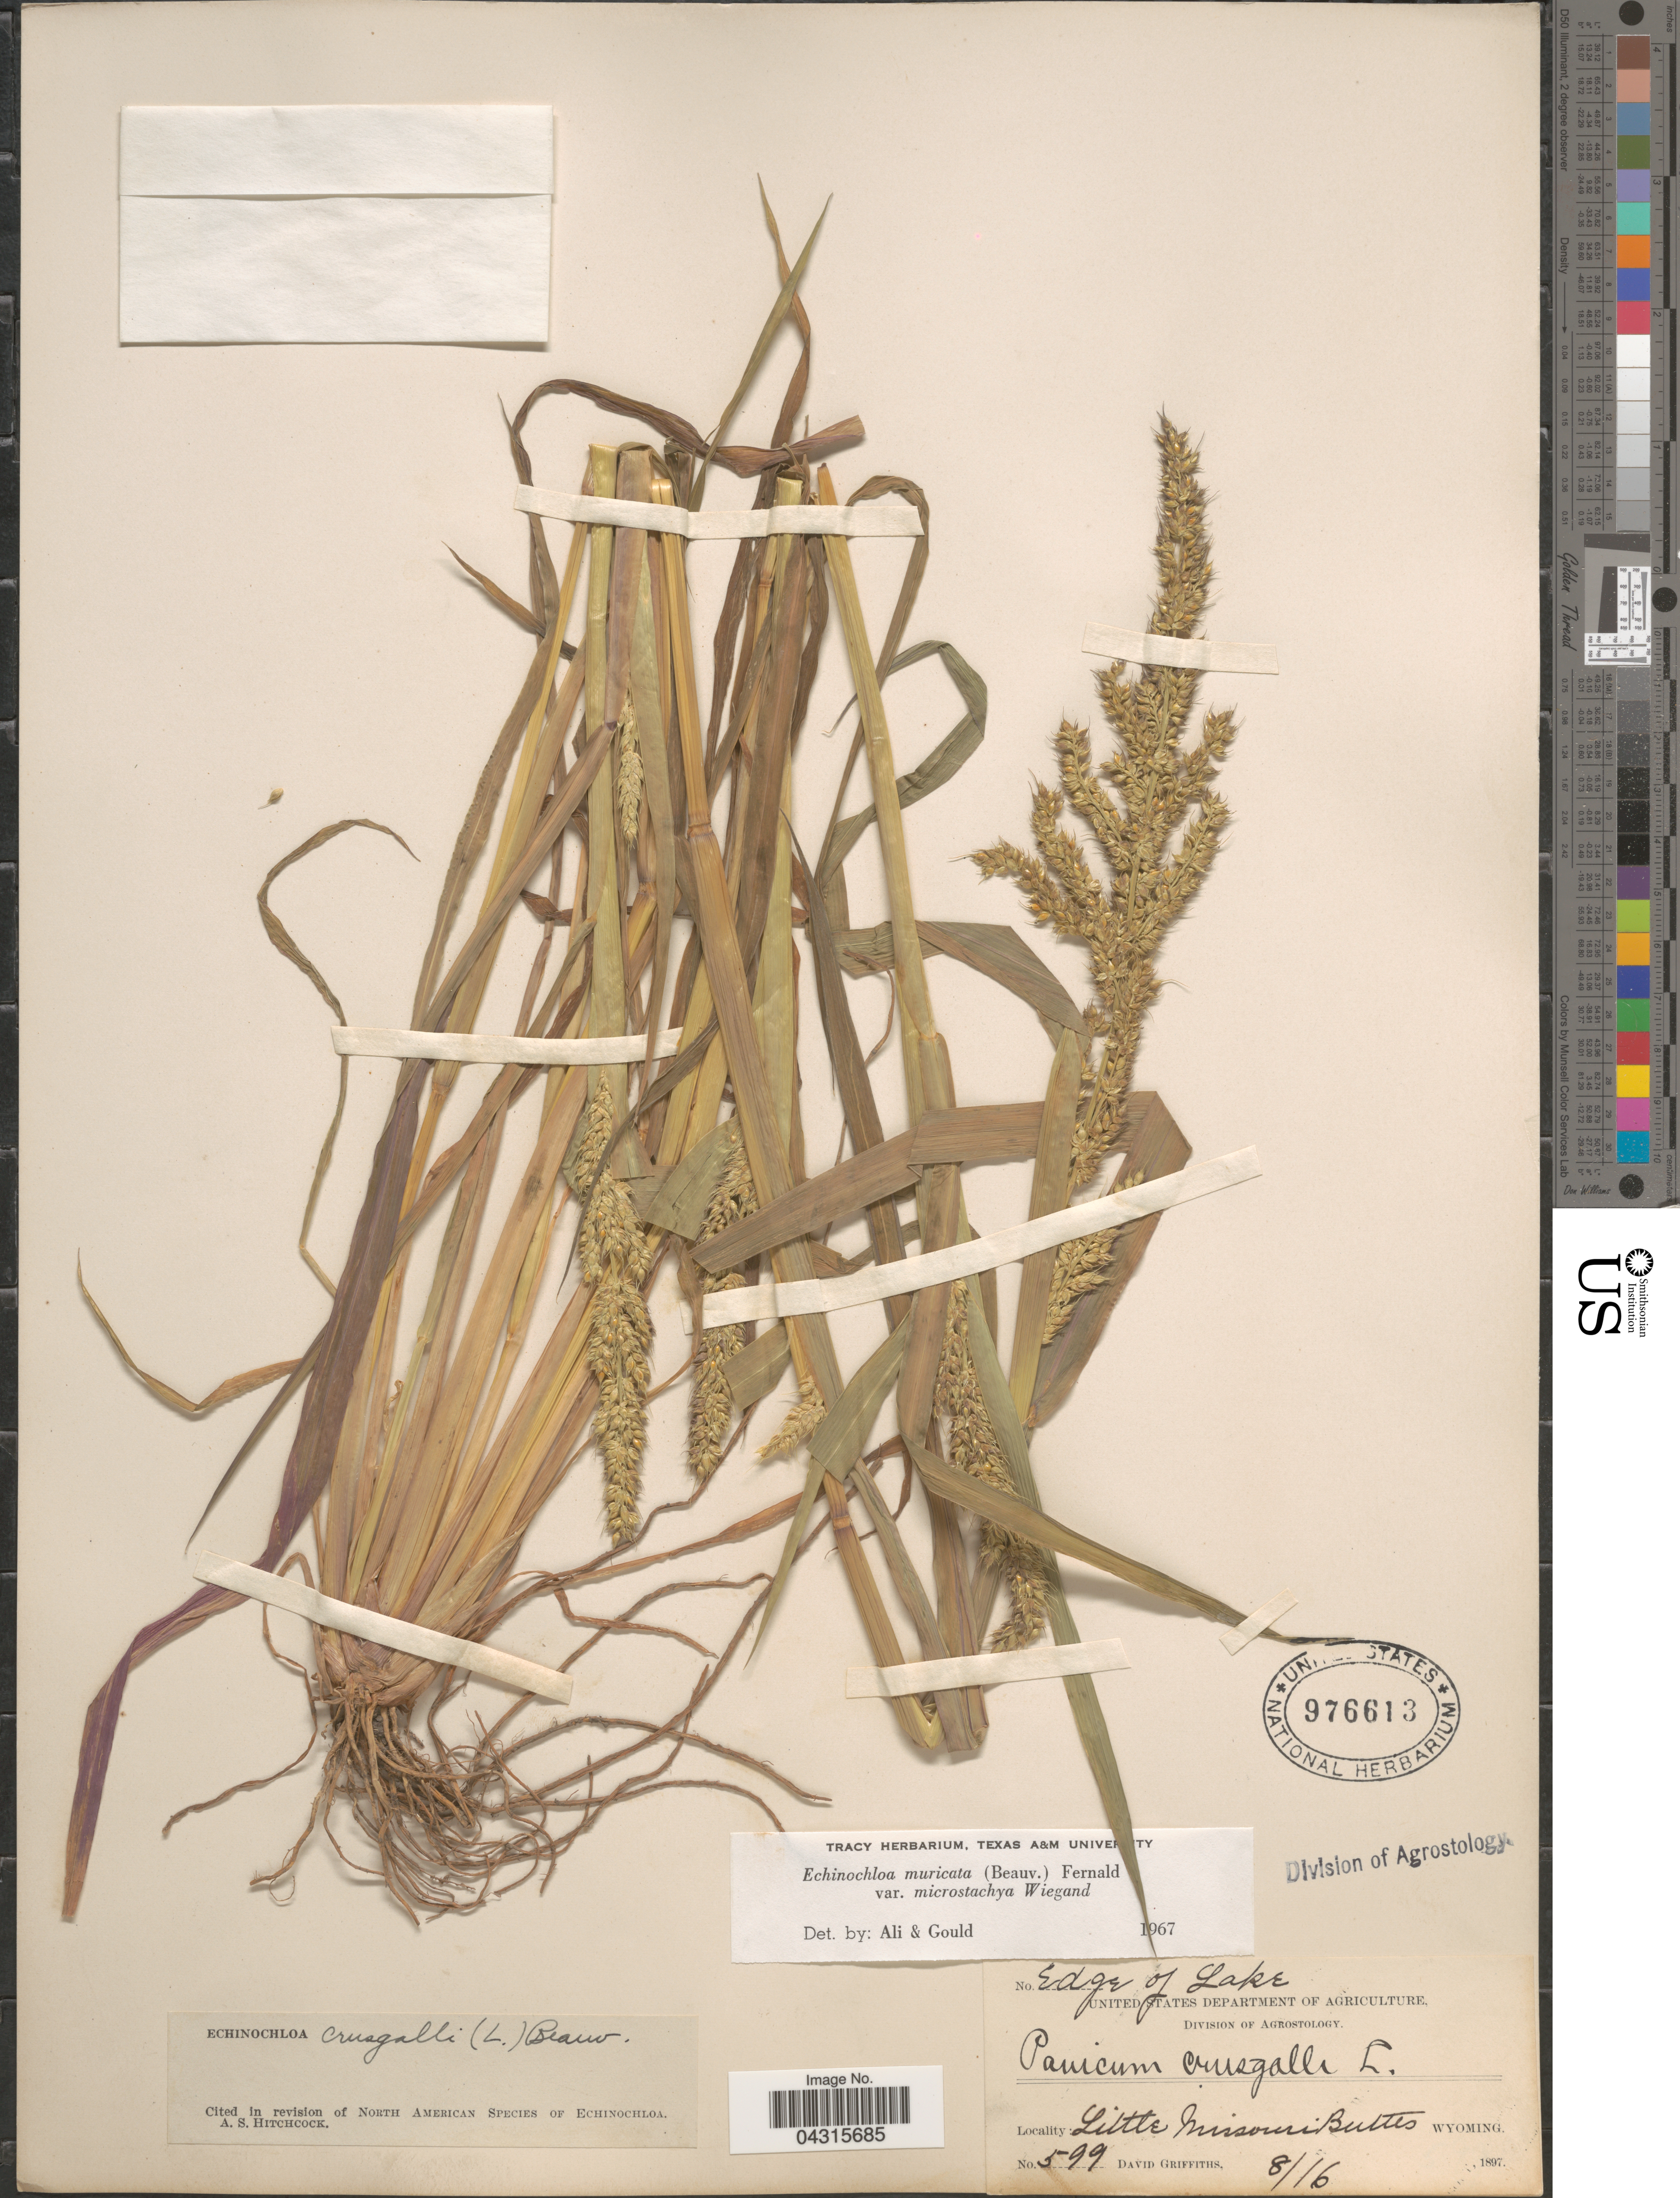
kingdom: Plantae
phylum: Tracheophyta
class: Liliopsida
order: Poales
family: Poaceae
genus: Echinochloa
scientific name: Echinochloa muricata var. microstachya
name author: Wiegand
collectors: D. Griffiths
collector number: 599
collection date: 1897-08-16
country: United States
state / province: Wyoming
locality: Edge of Lake. Little Missouri Buttes.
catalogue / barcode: US 976613